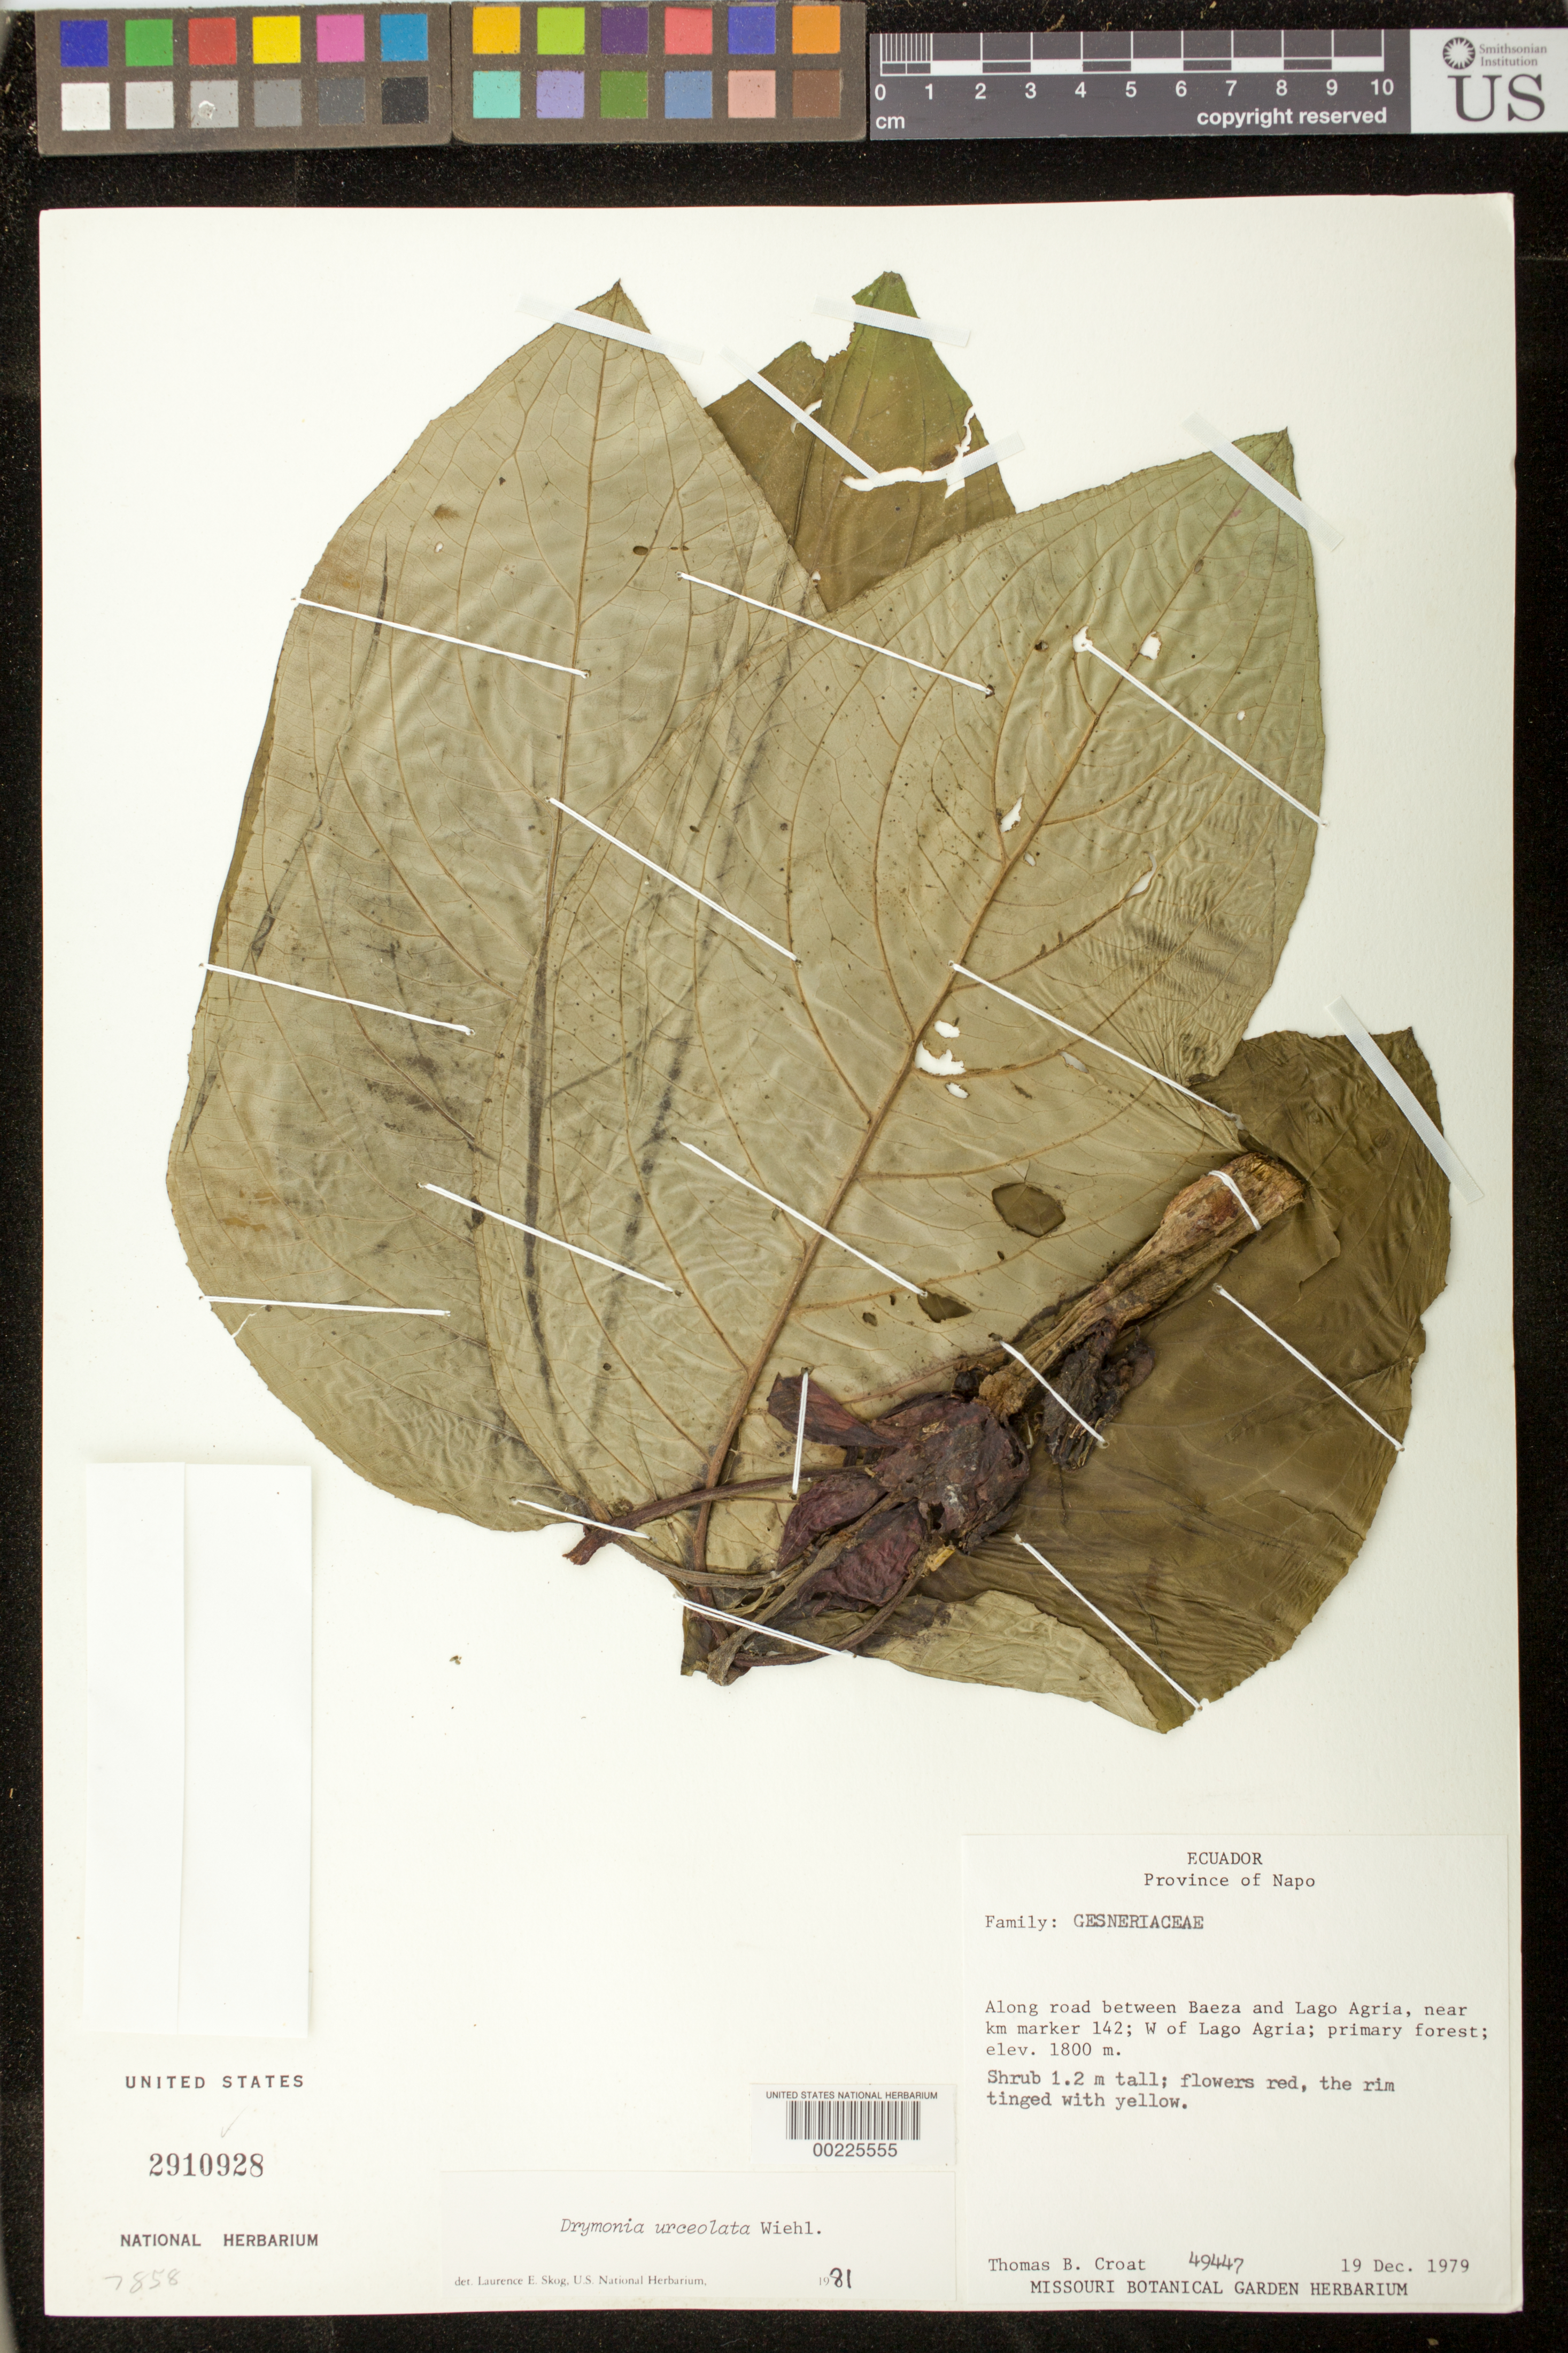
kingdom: Plantae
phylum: Tracheophyta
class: Magnoliopsida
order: Lamiales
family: Gesneriaceae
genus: Drymonia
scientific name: Drymonia urceolata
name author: Wiehler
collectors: T. B. Croat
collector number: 49447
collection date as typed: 19 Dec 1979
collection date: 1979-12-19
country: Ecuador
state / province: Napo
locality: Along road between Baeza and Lago Agria, near km marker 142, W of Lago Agria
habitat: Primary forest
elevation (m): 1800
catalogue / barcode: US 2910928